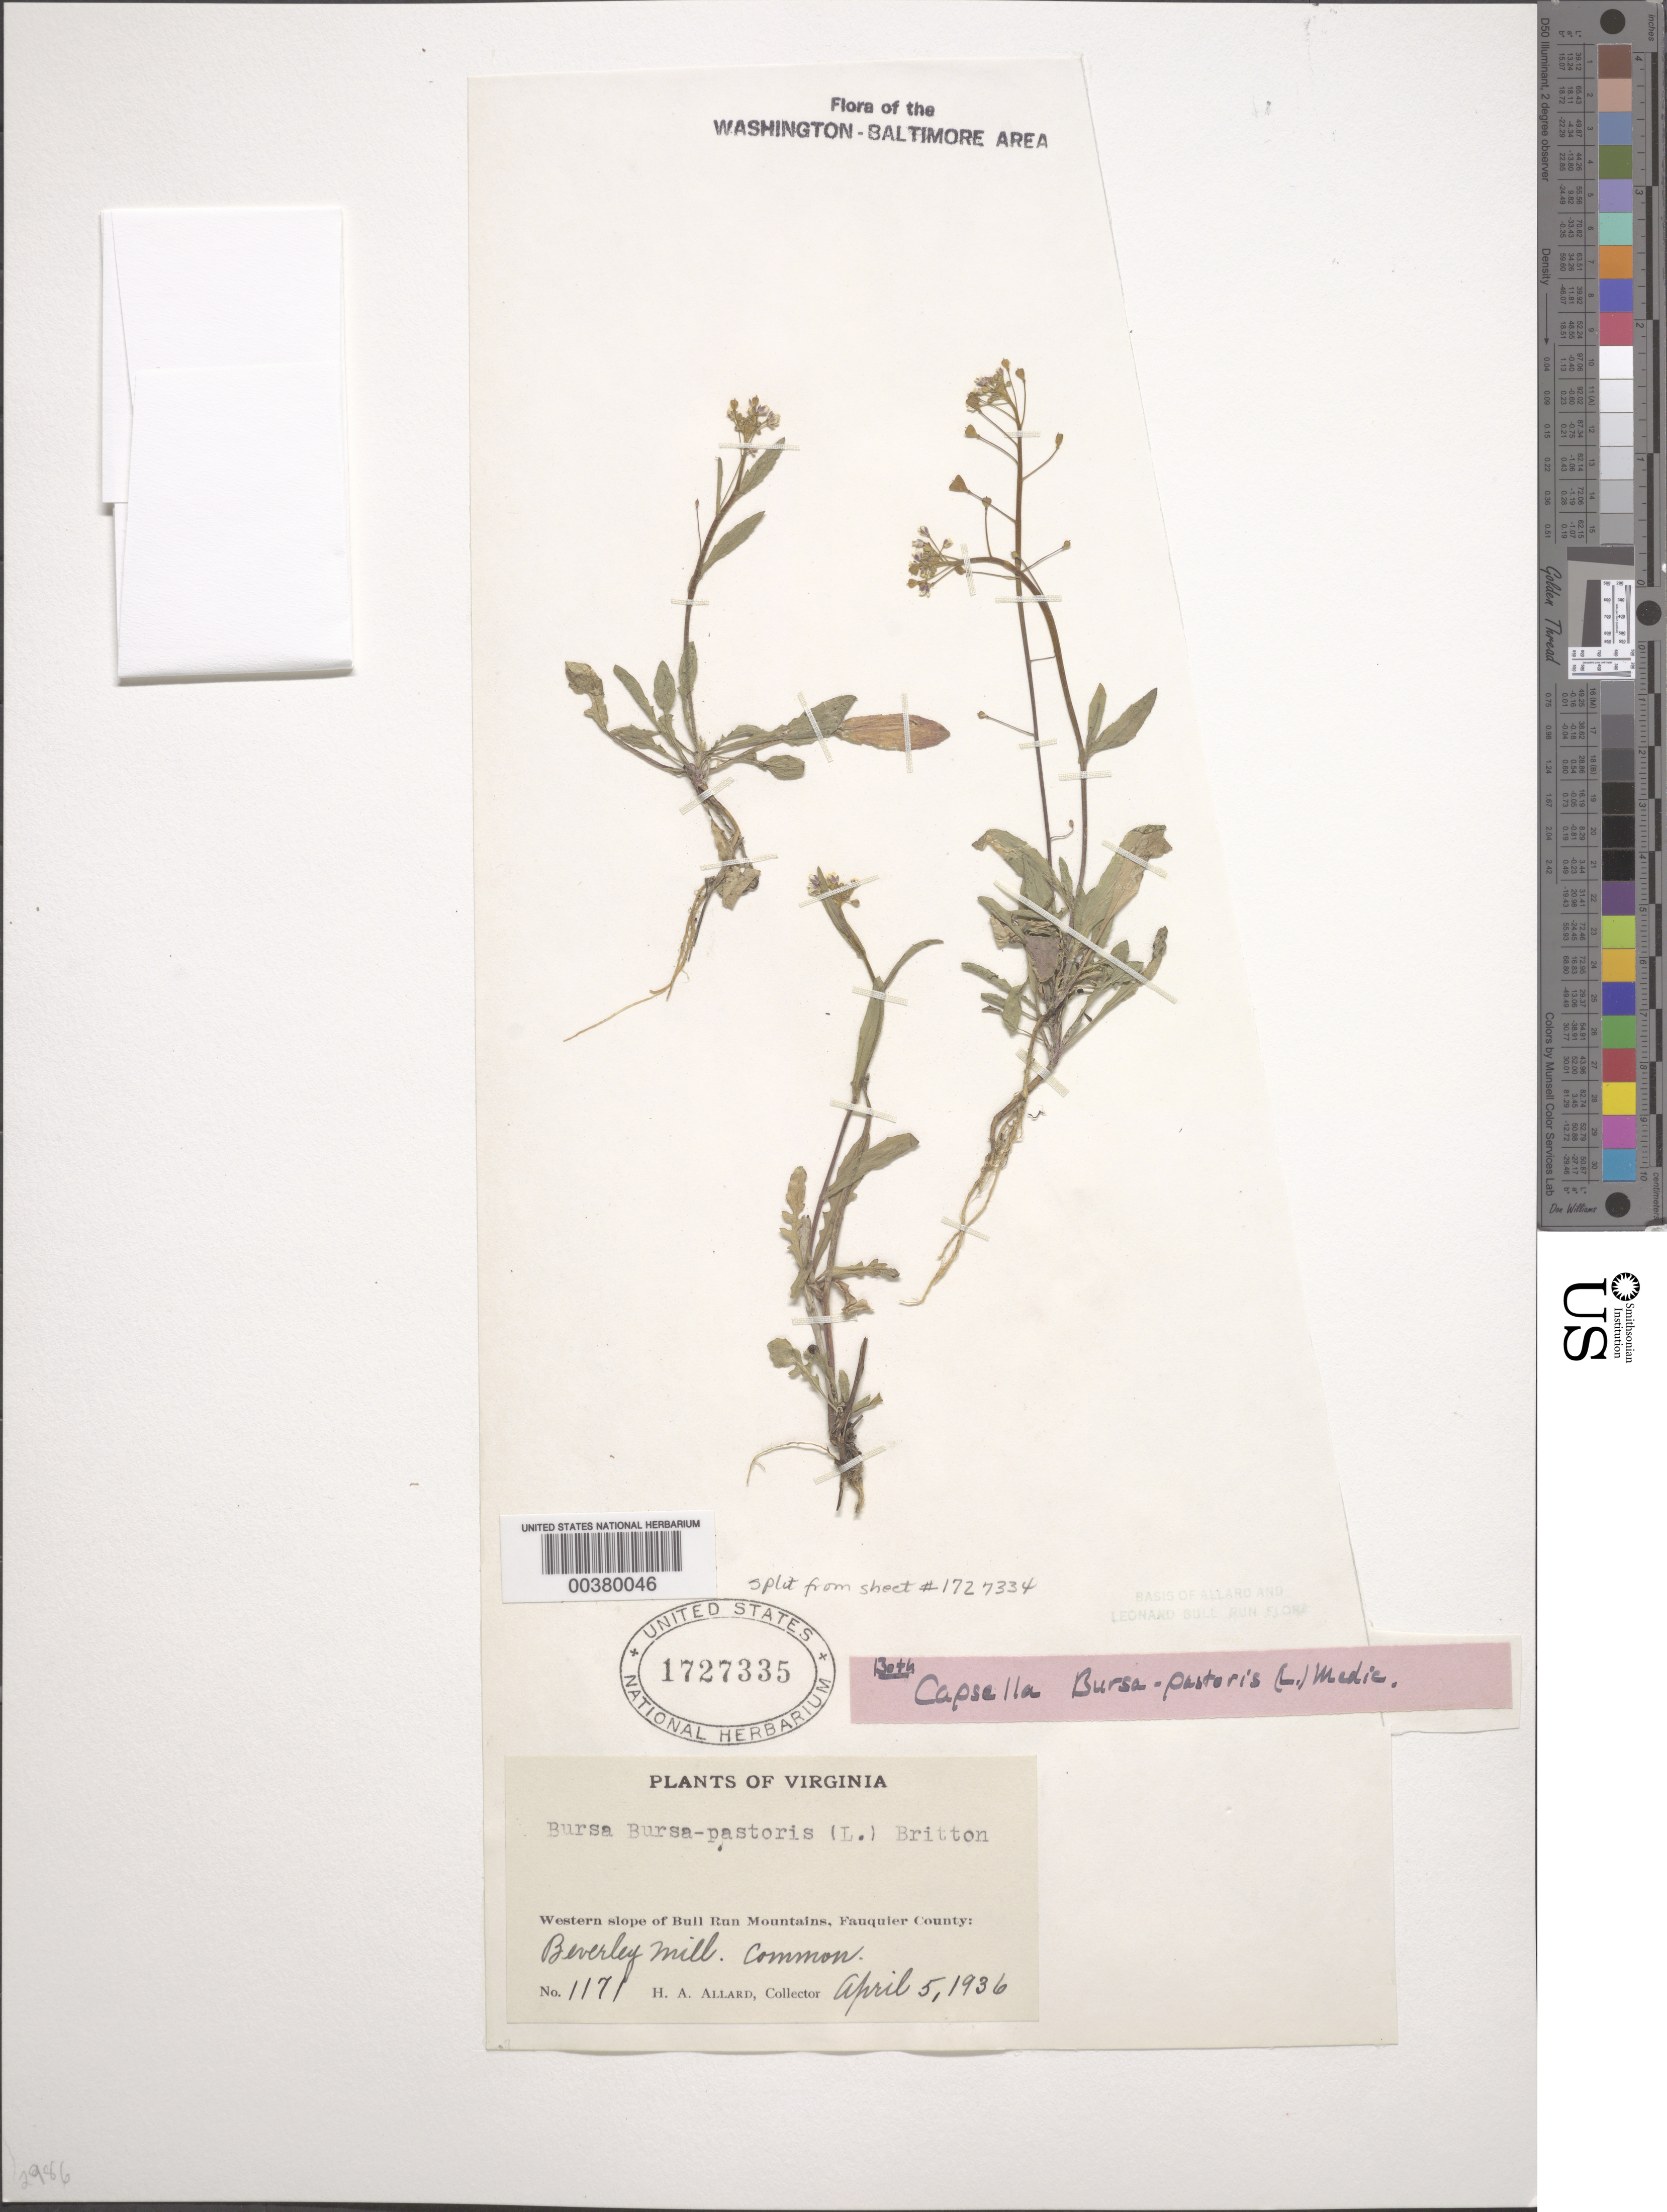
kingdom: Plantae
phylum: Tracheophyta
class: Magnoliopsida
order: Brassicales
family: Brassicaceae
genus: Capsella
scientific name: Capsella bursa-pastoris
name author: (L.) Medik.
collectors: H. A. Allard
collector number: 1171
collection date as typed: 05 Apr 1936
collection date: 1936-04-05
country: United States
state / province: Virginia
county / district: Fauquier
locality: Beverley Mill Bull Run Mts.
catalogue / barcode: US 1727335